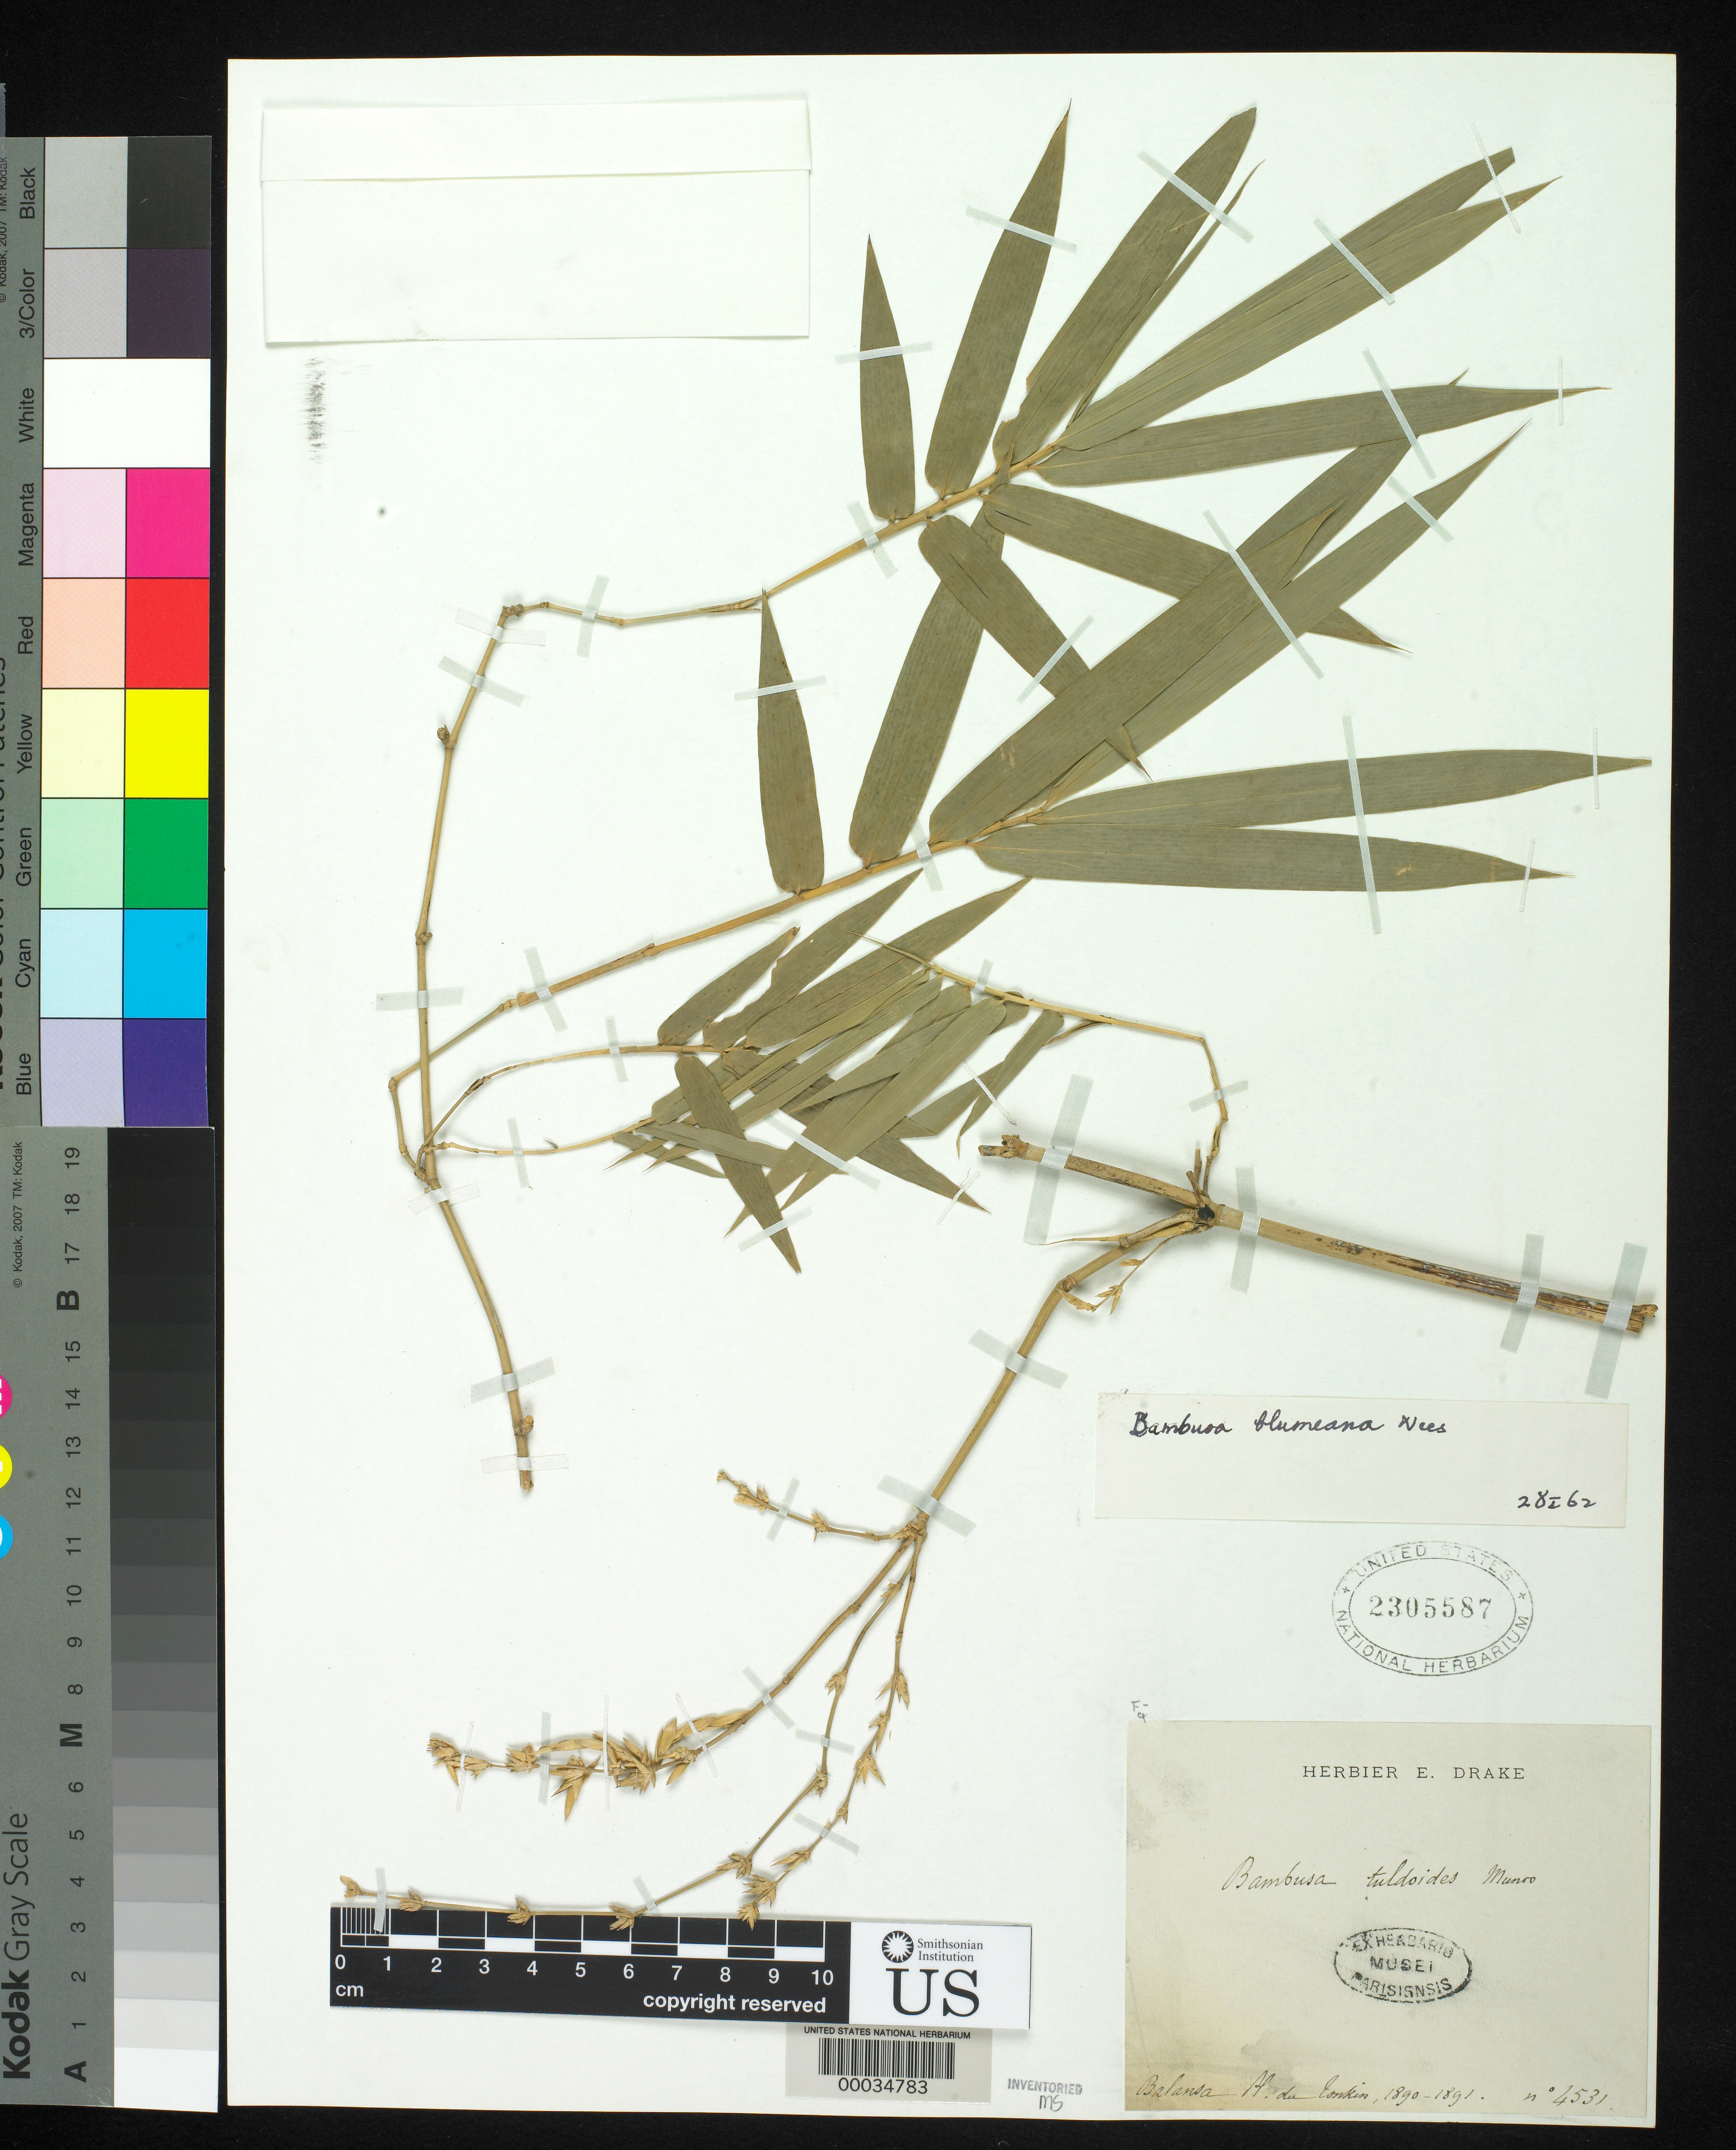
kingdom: Plantae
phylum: Tracheophyta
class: Liliopsida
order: Poales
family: Poaceae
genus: Bambusa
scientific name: Bambusa spinosa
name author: Roxb.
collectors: B. Balansa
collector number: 4531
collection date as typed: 1890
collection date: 1890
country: Vietnam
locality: Tonkin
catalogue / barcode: US 2305587